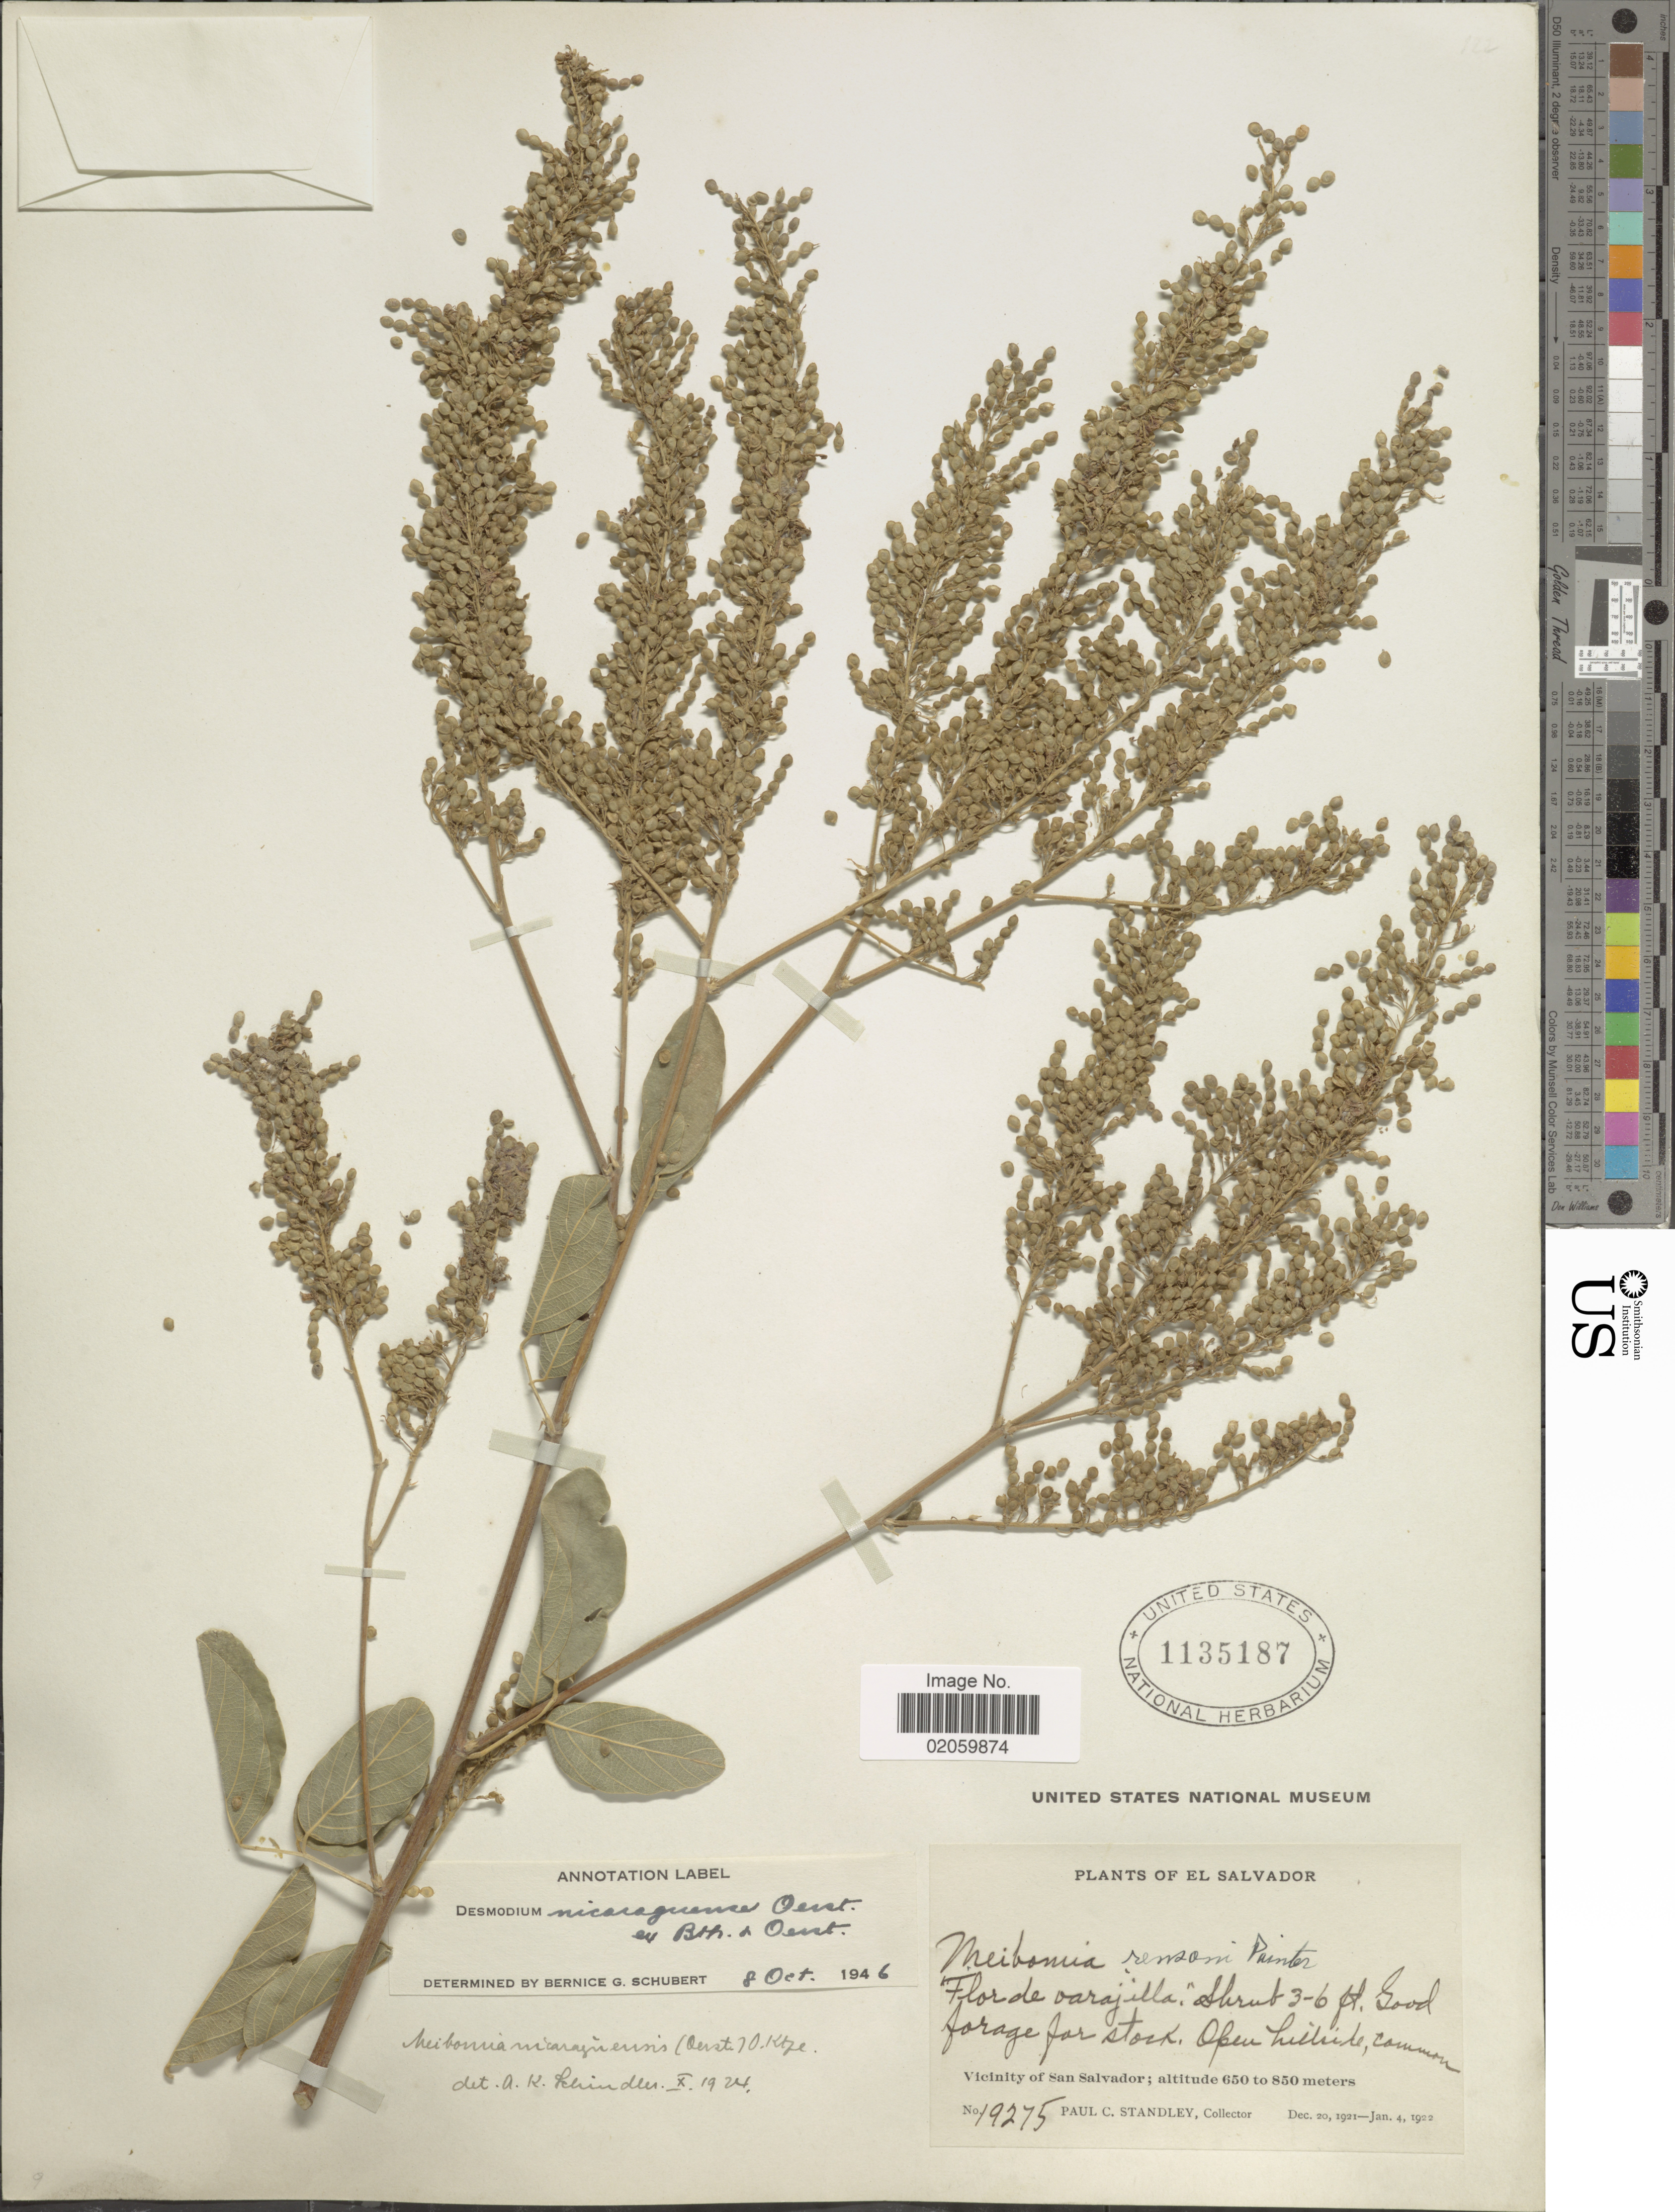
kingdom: Plantae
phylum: Tracheophyta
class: Magnoliopsida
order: Fabales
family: Fabaceae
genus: Desmodium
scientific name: Desmodium nicaraguense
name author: Oerst.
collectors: P. C. Standley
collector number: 19275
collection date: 1921-12-20/1922-01-04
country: El Salvador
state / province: San Salvador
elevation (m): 650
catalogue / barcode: US 1135187